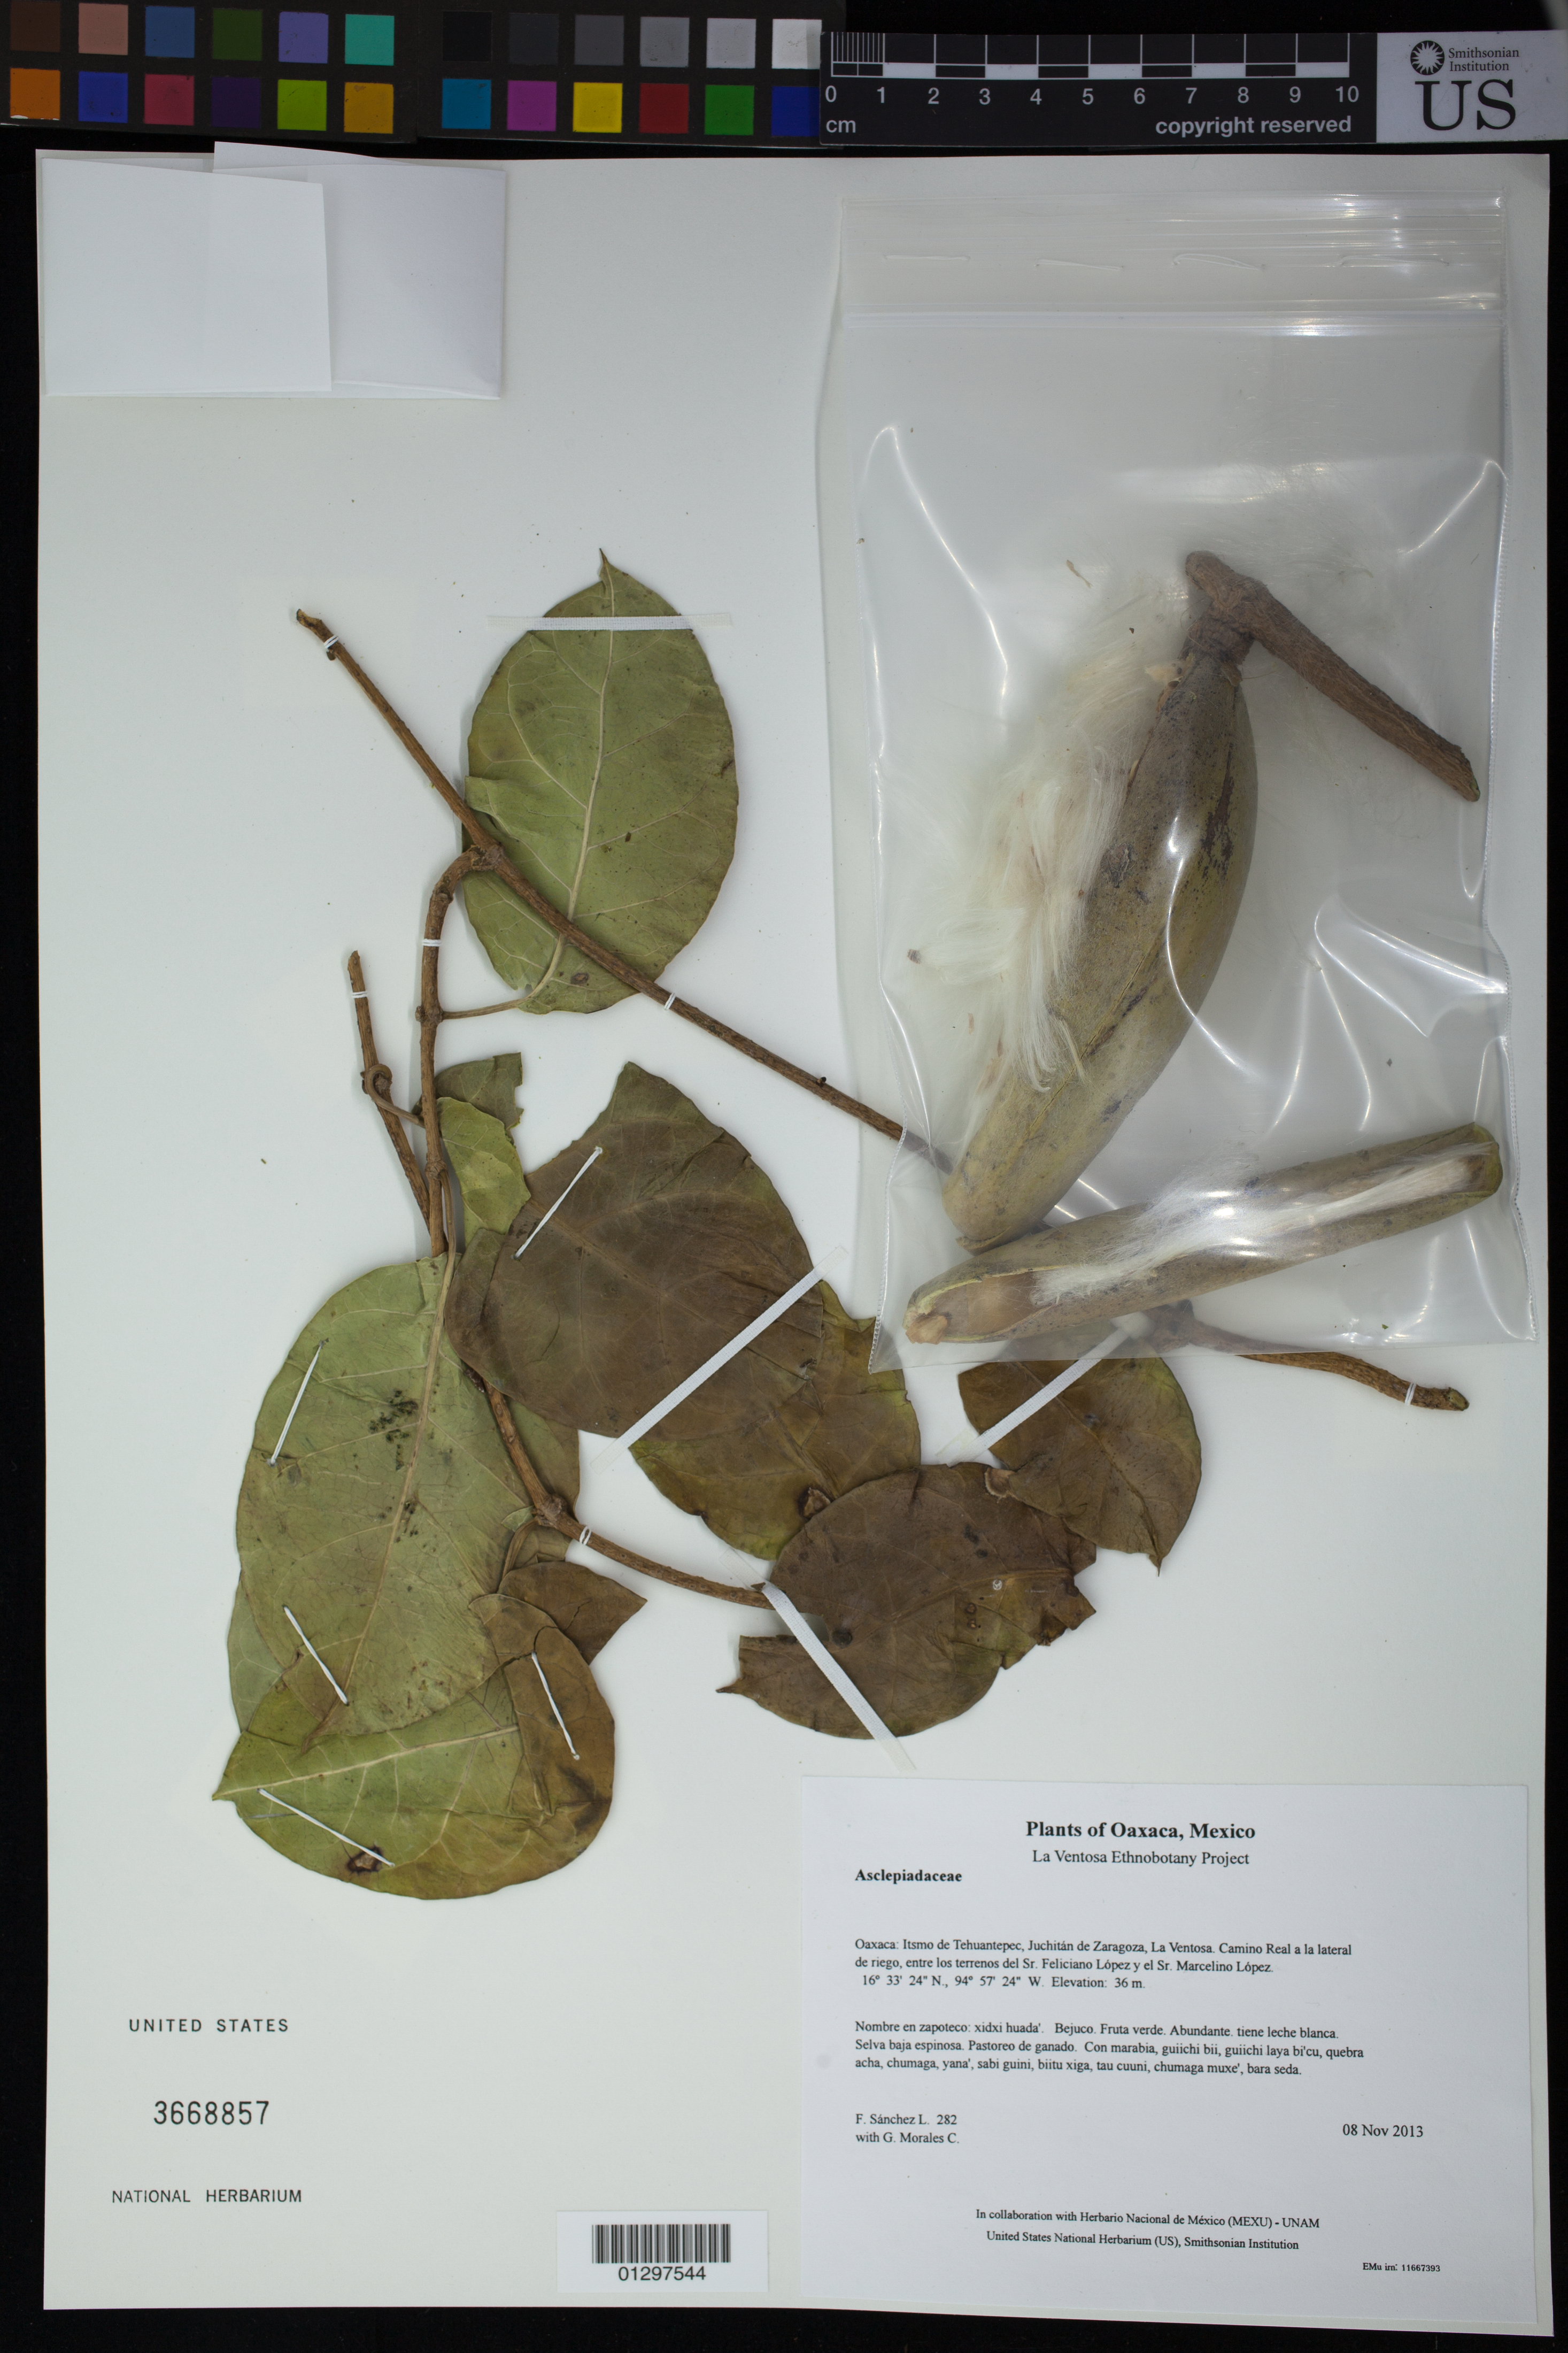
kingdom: Plantae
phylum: Tracheophyta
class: Magnoliopsida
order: Gentianales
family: Apocynaceae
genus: Marsdenia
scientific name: Marsdenia propinqua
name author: Hemsl.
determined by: Juárez-Jaimes, Verónica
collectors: F. Sánchez L. & G. Morales C.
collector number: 282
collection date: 2013-11-08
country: Mexico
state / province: Oaxaca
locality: Itsmo de Tehuantepec, Juchitán de Zaragoza, La Ventosa. Camino Real a la lateral de riego, entre los terrenos del Sr. Feliciano López y el Sr. Marcelino López.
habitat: Selva baja espinosa. Pastoreo de ganado.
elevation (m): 36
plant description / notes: JEBOT, MEXU, SERO, US; Luba'. Cuaananaxhi naga'. Stale.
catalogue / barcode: US 3668857